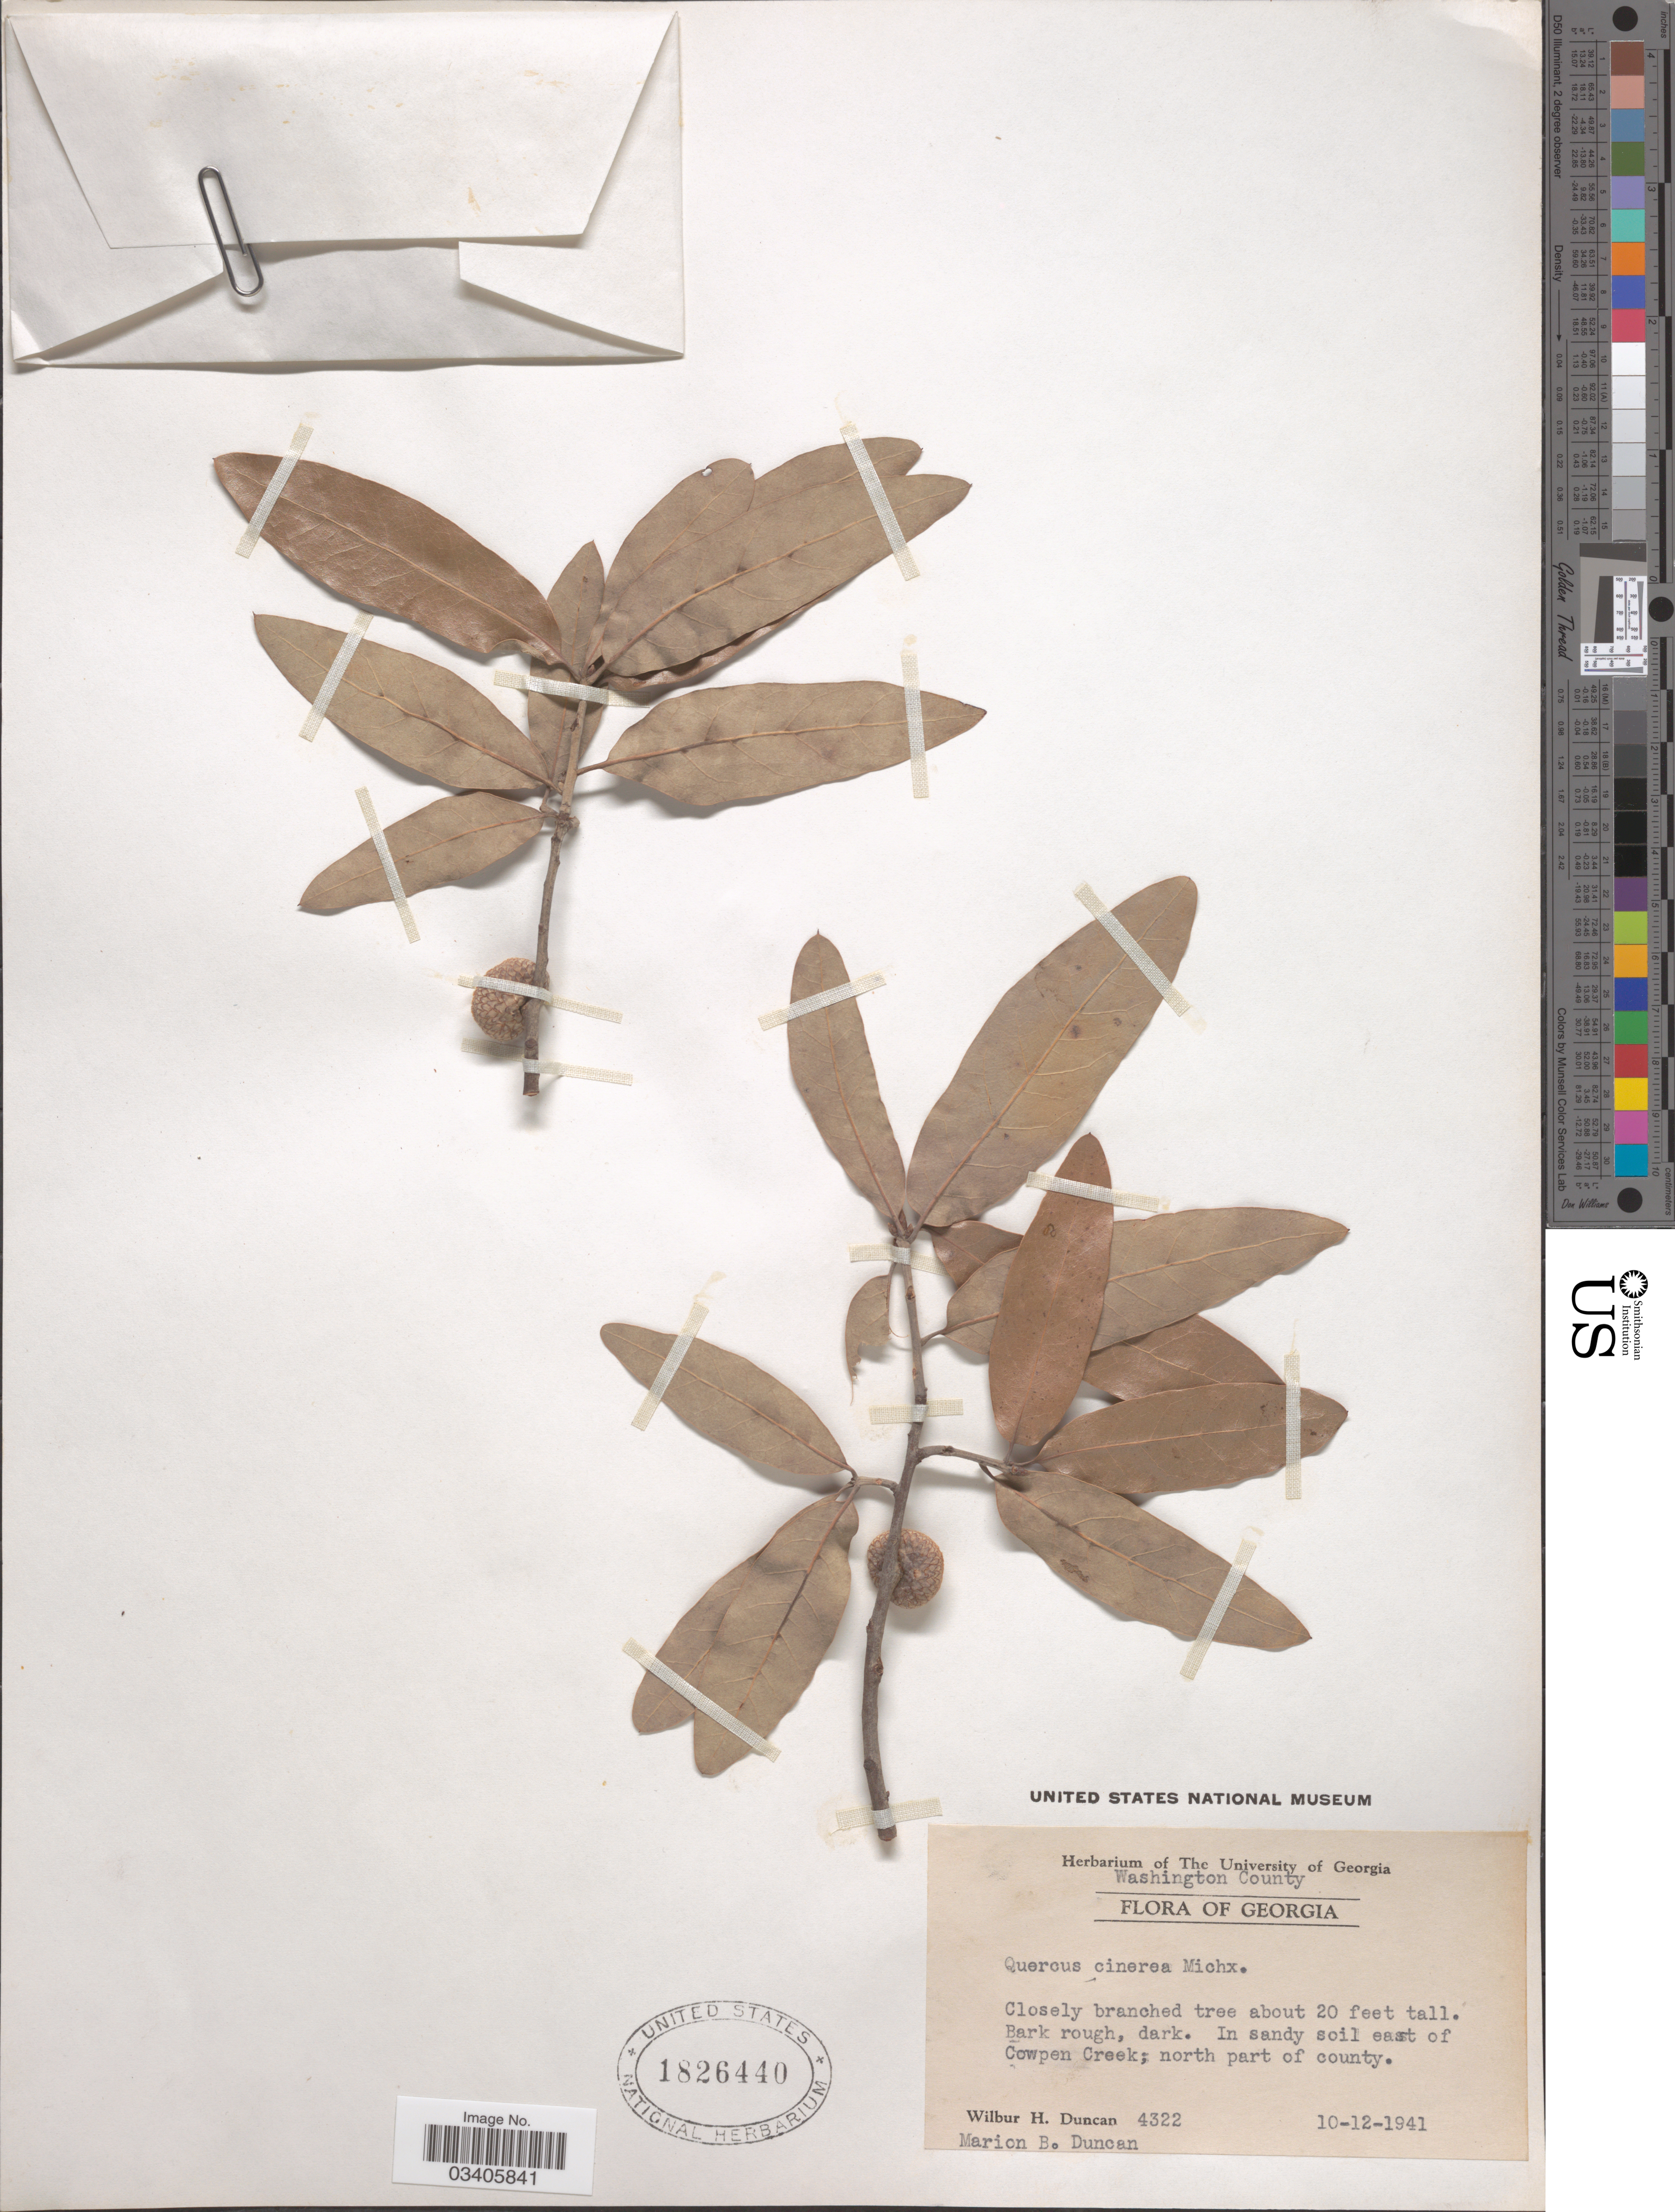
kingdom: Plantae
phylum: Tracheophyta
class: Magnoliopsida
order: Fagales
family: Fagaceae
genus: Quercus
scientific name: Quercus incana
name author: W. Bartram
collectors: W. H. Duncan & M. Duncan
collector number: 4322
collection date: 1941-10-12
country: United States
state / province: Georgia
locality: Washington County. In sandy soil east of Cowpen Creek; north part of county.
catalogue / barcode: US 1826440